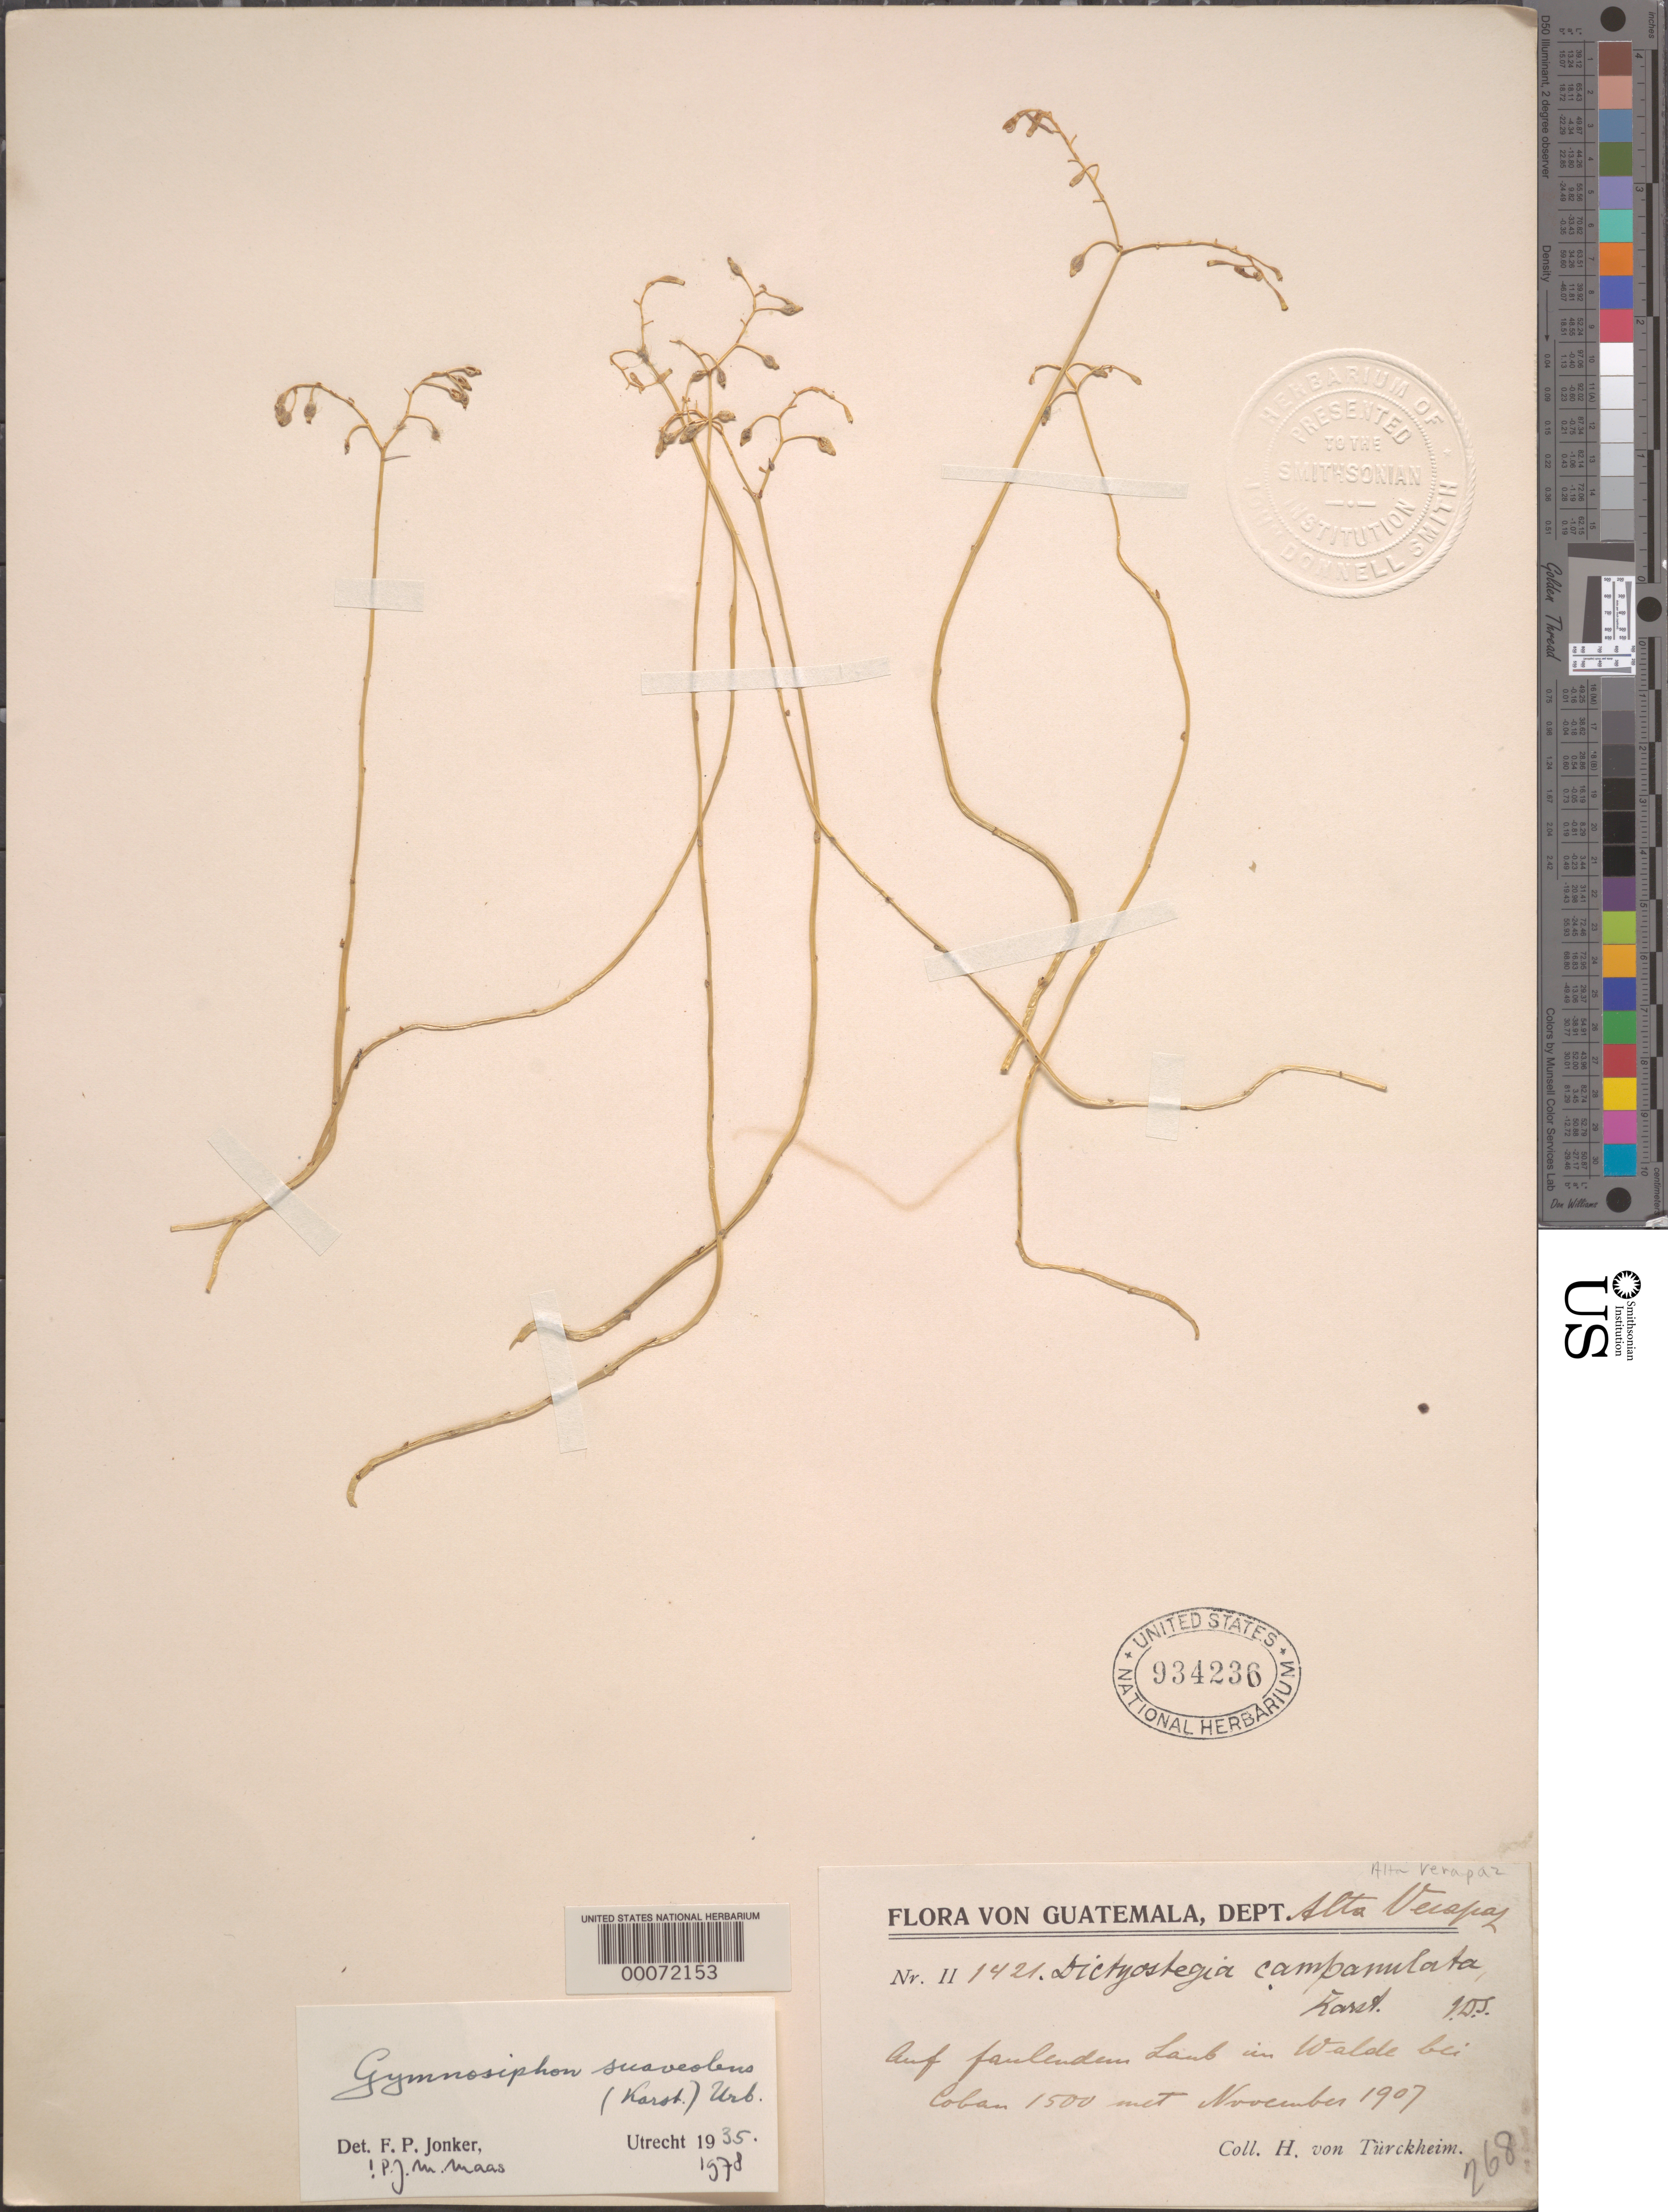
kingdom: Plantae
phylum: Tracheophyta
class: Liliopsida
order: Dioscoreales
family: Burmanniaceae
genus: Gymnosiphon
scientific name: Gymnosiphon suaveolens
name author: (H. Karst.) Urb.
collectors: H. von Türckheim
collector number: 1421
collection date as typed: Nov 1907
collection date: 1907-11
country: Guatemala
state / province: Alta Verapaz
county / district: Cobán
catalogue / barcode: US 934236